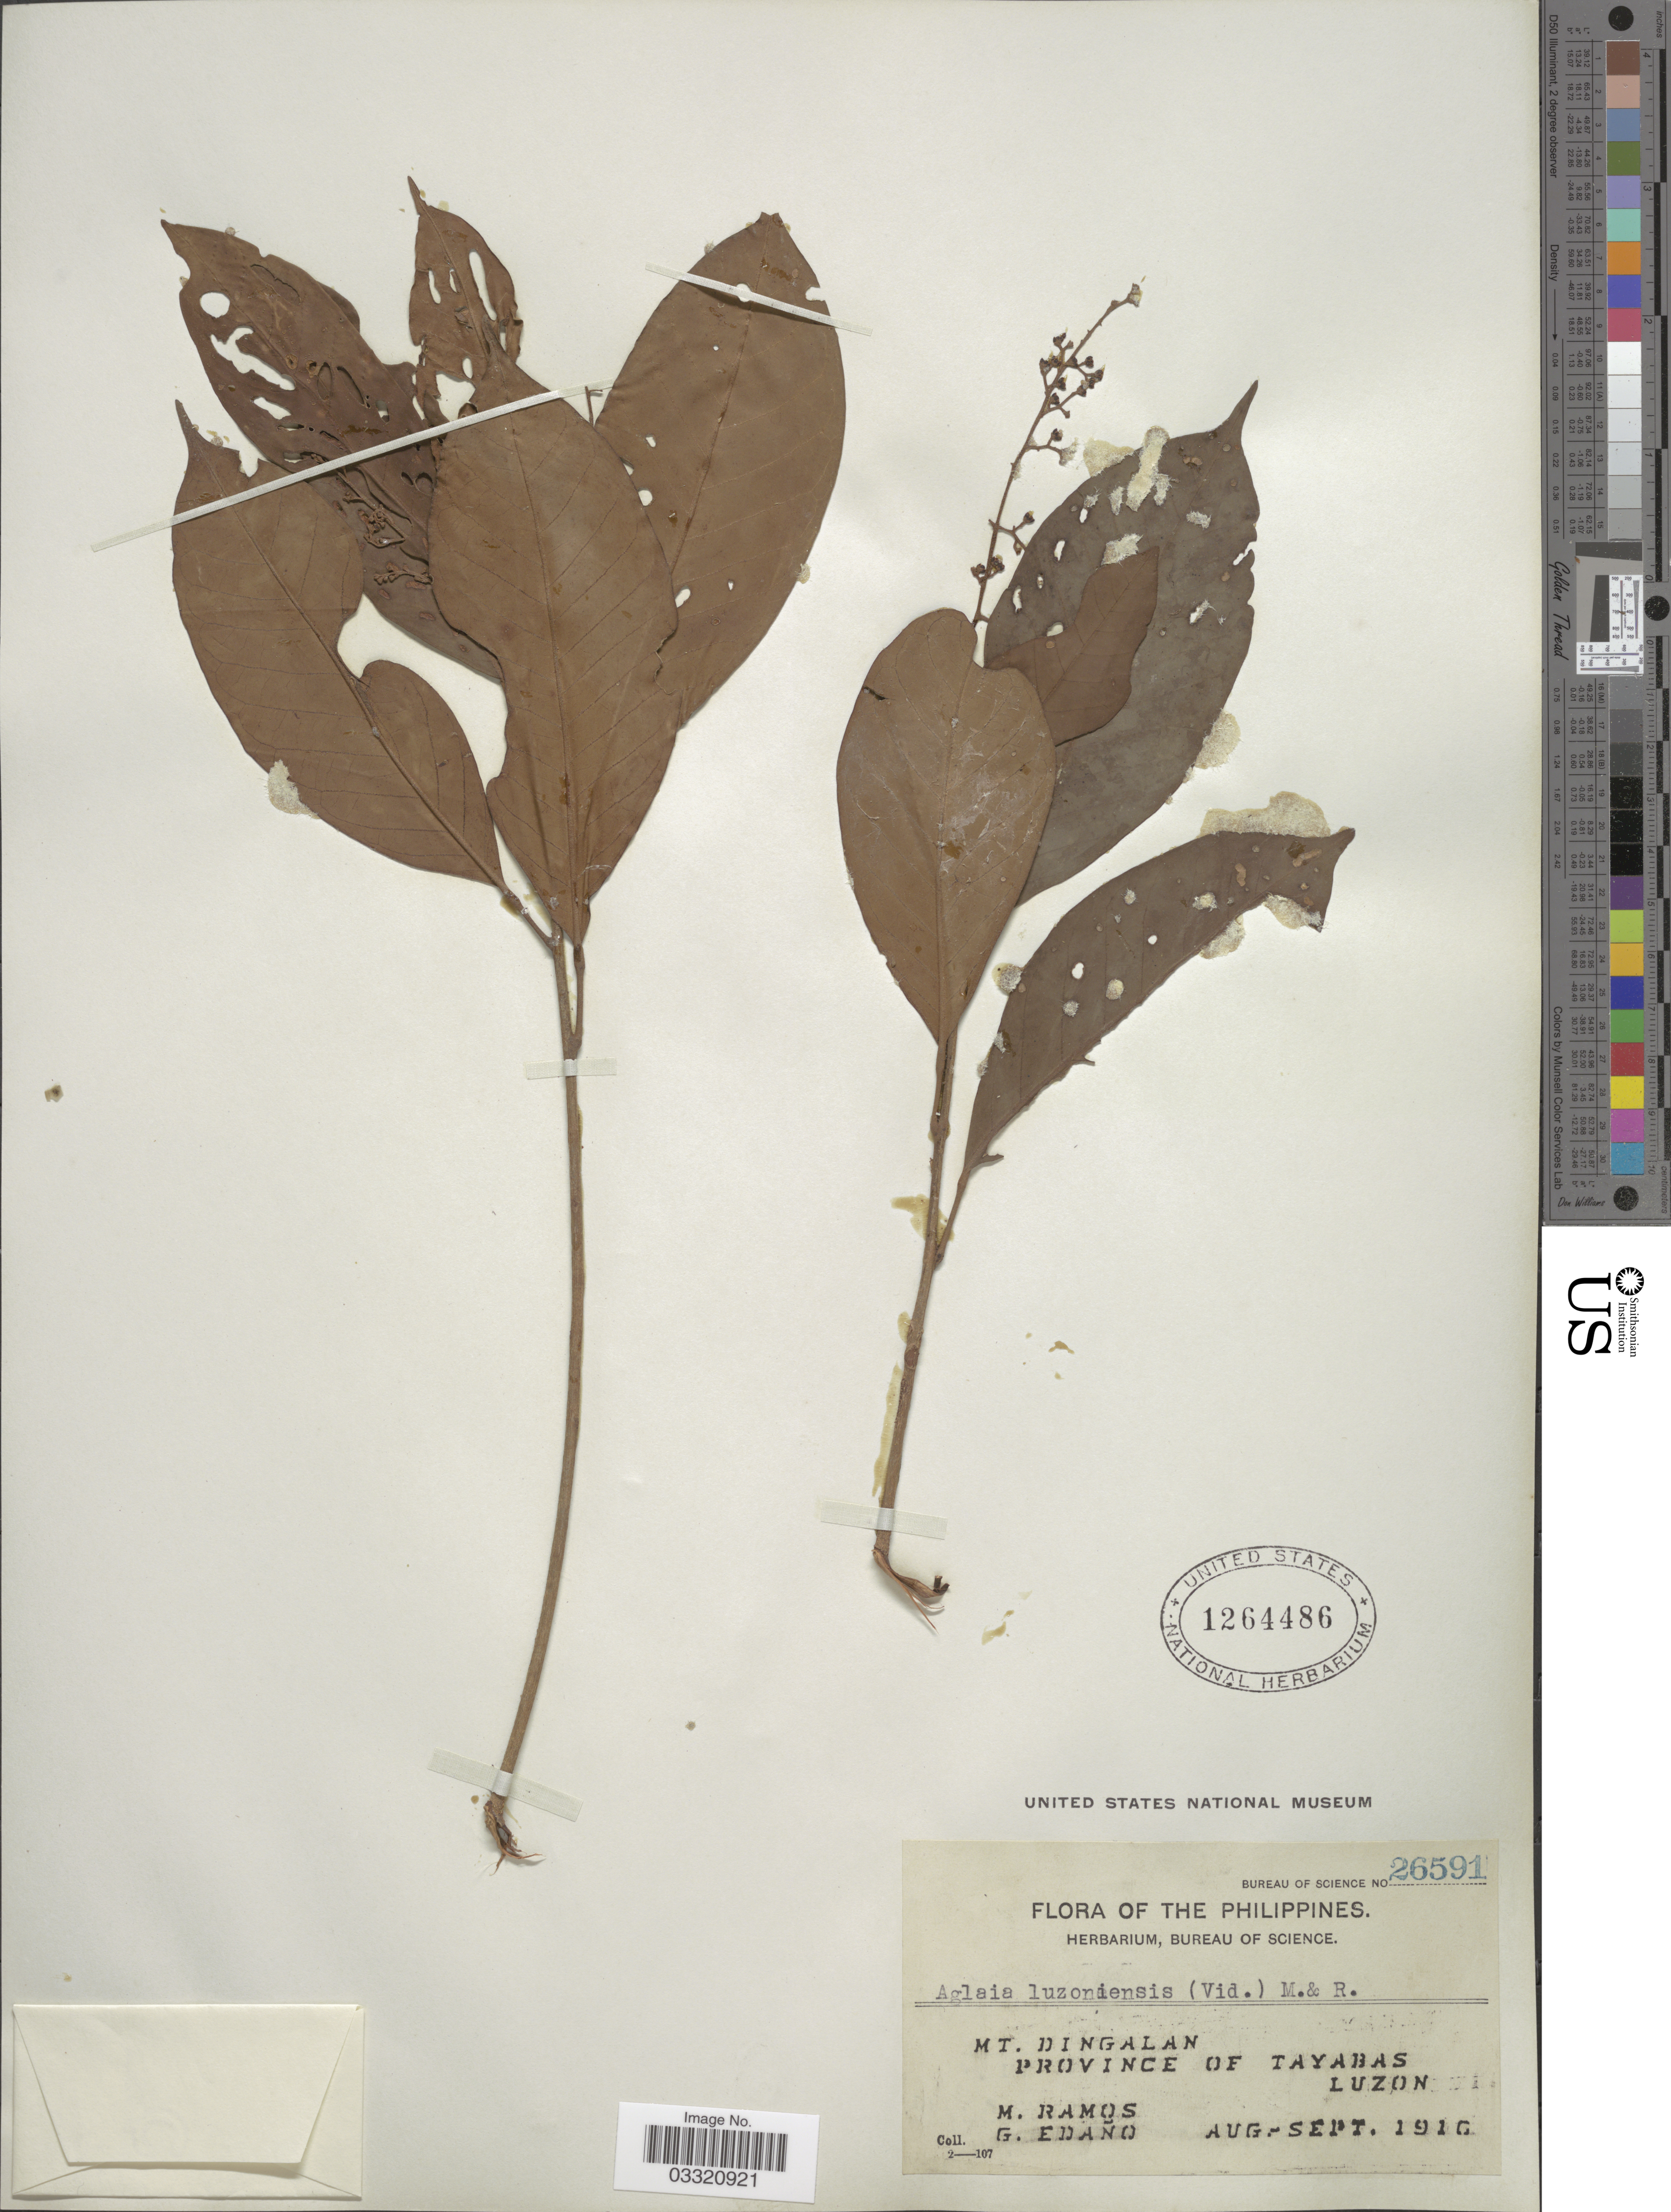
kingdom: Plantae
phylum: Tracheophyta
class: Magnoliopsida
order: Sapindales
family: Meliaceae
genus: Aglaia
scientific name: Aglaia luzoniensis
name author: (S. Vidal) Merr. & Rolfe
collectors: M. Ramos & G. Edaño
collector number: Bureau of Science 26591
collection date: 1916-08/1916-09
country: Philippines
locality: Mt. Dingalan, Province of Tayabas, Luzon.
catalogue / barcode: US 1264486